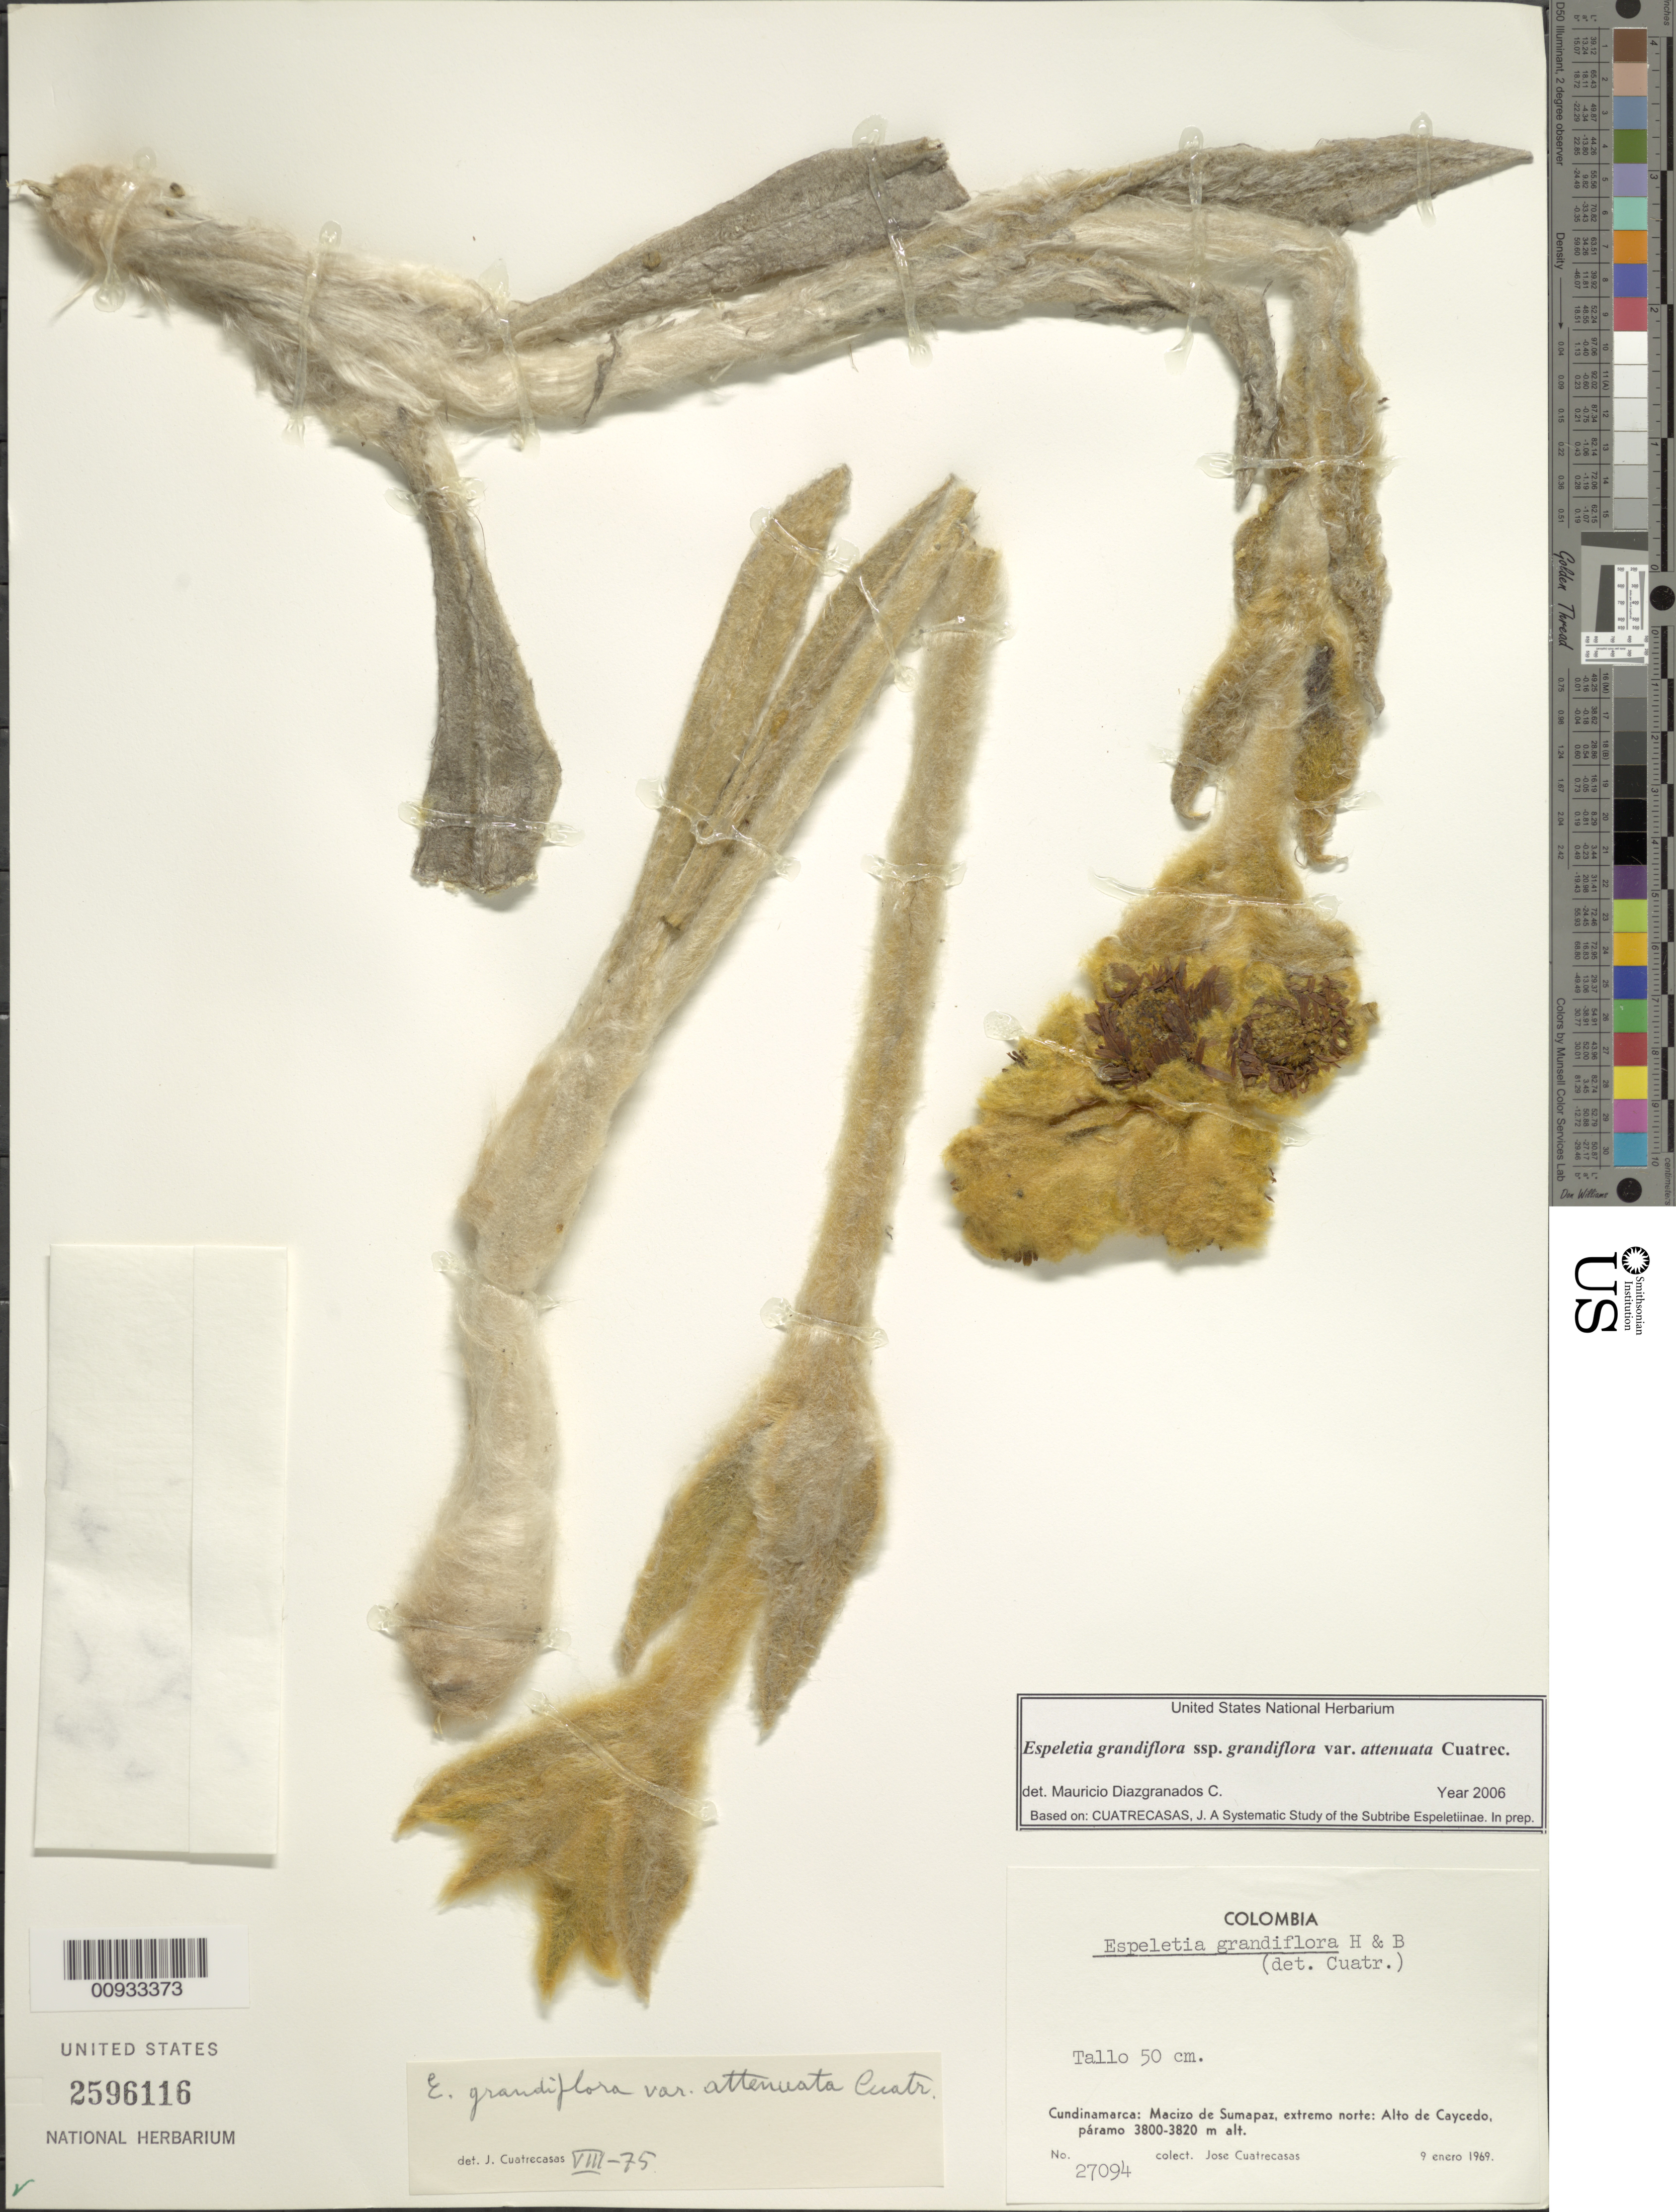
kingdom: Plantae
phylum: Tracheophyta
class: Magnoliopsida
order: Asterales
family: Asteraceae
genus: Espeletia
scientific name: Espeletia grandiflora var. attenuata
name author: Cuatrec.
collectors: J. Cuatrecasas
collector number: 27094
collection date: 1969-01-09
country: Colombia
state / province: Cundinamarca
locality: Páramo de Sumapáz. Extremo Norte, Alto de Caycedo.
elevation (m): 3800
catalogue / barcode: US 2596116